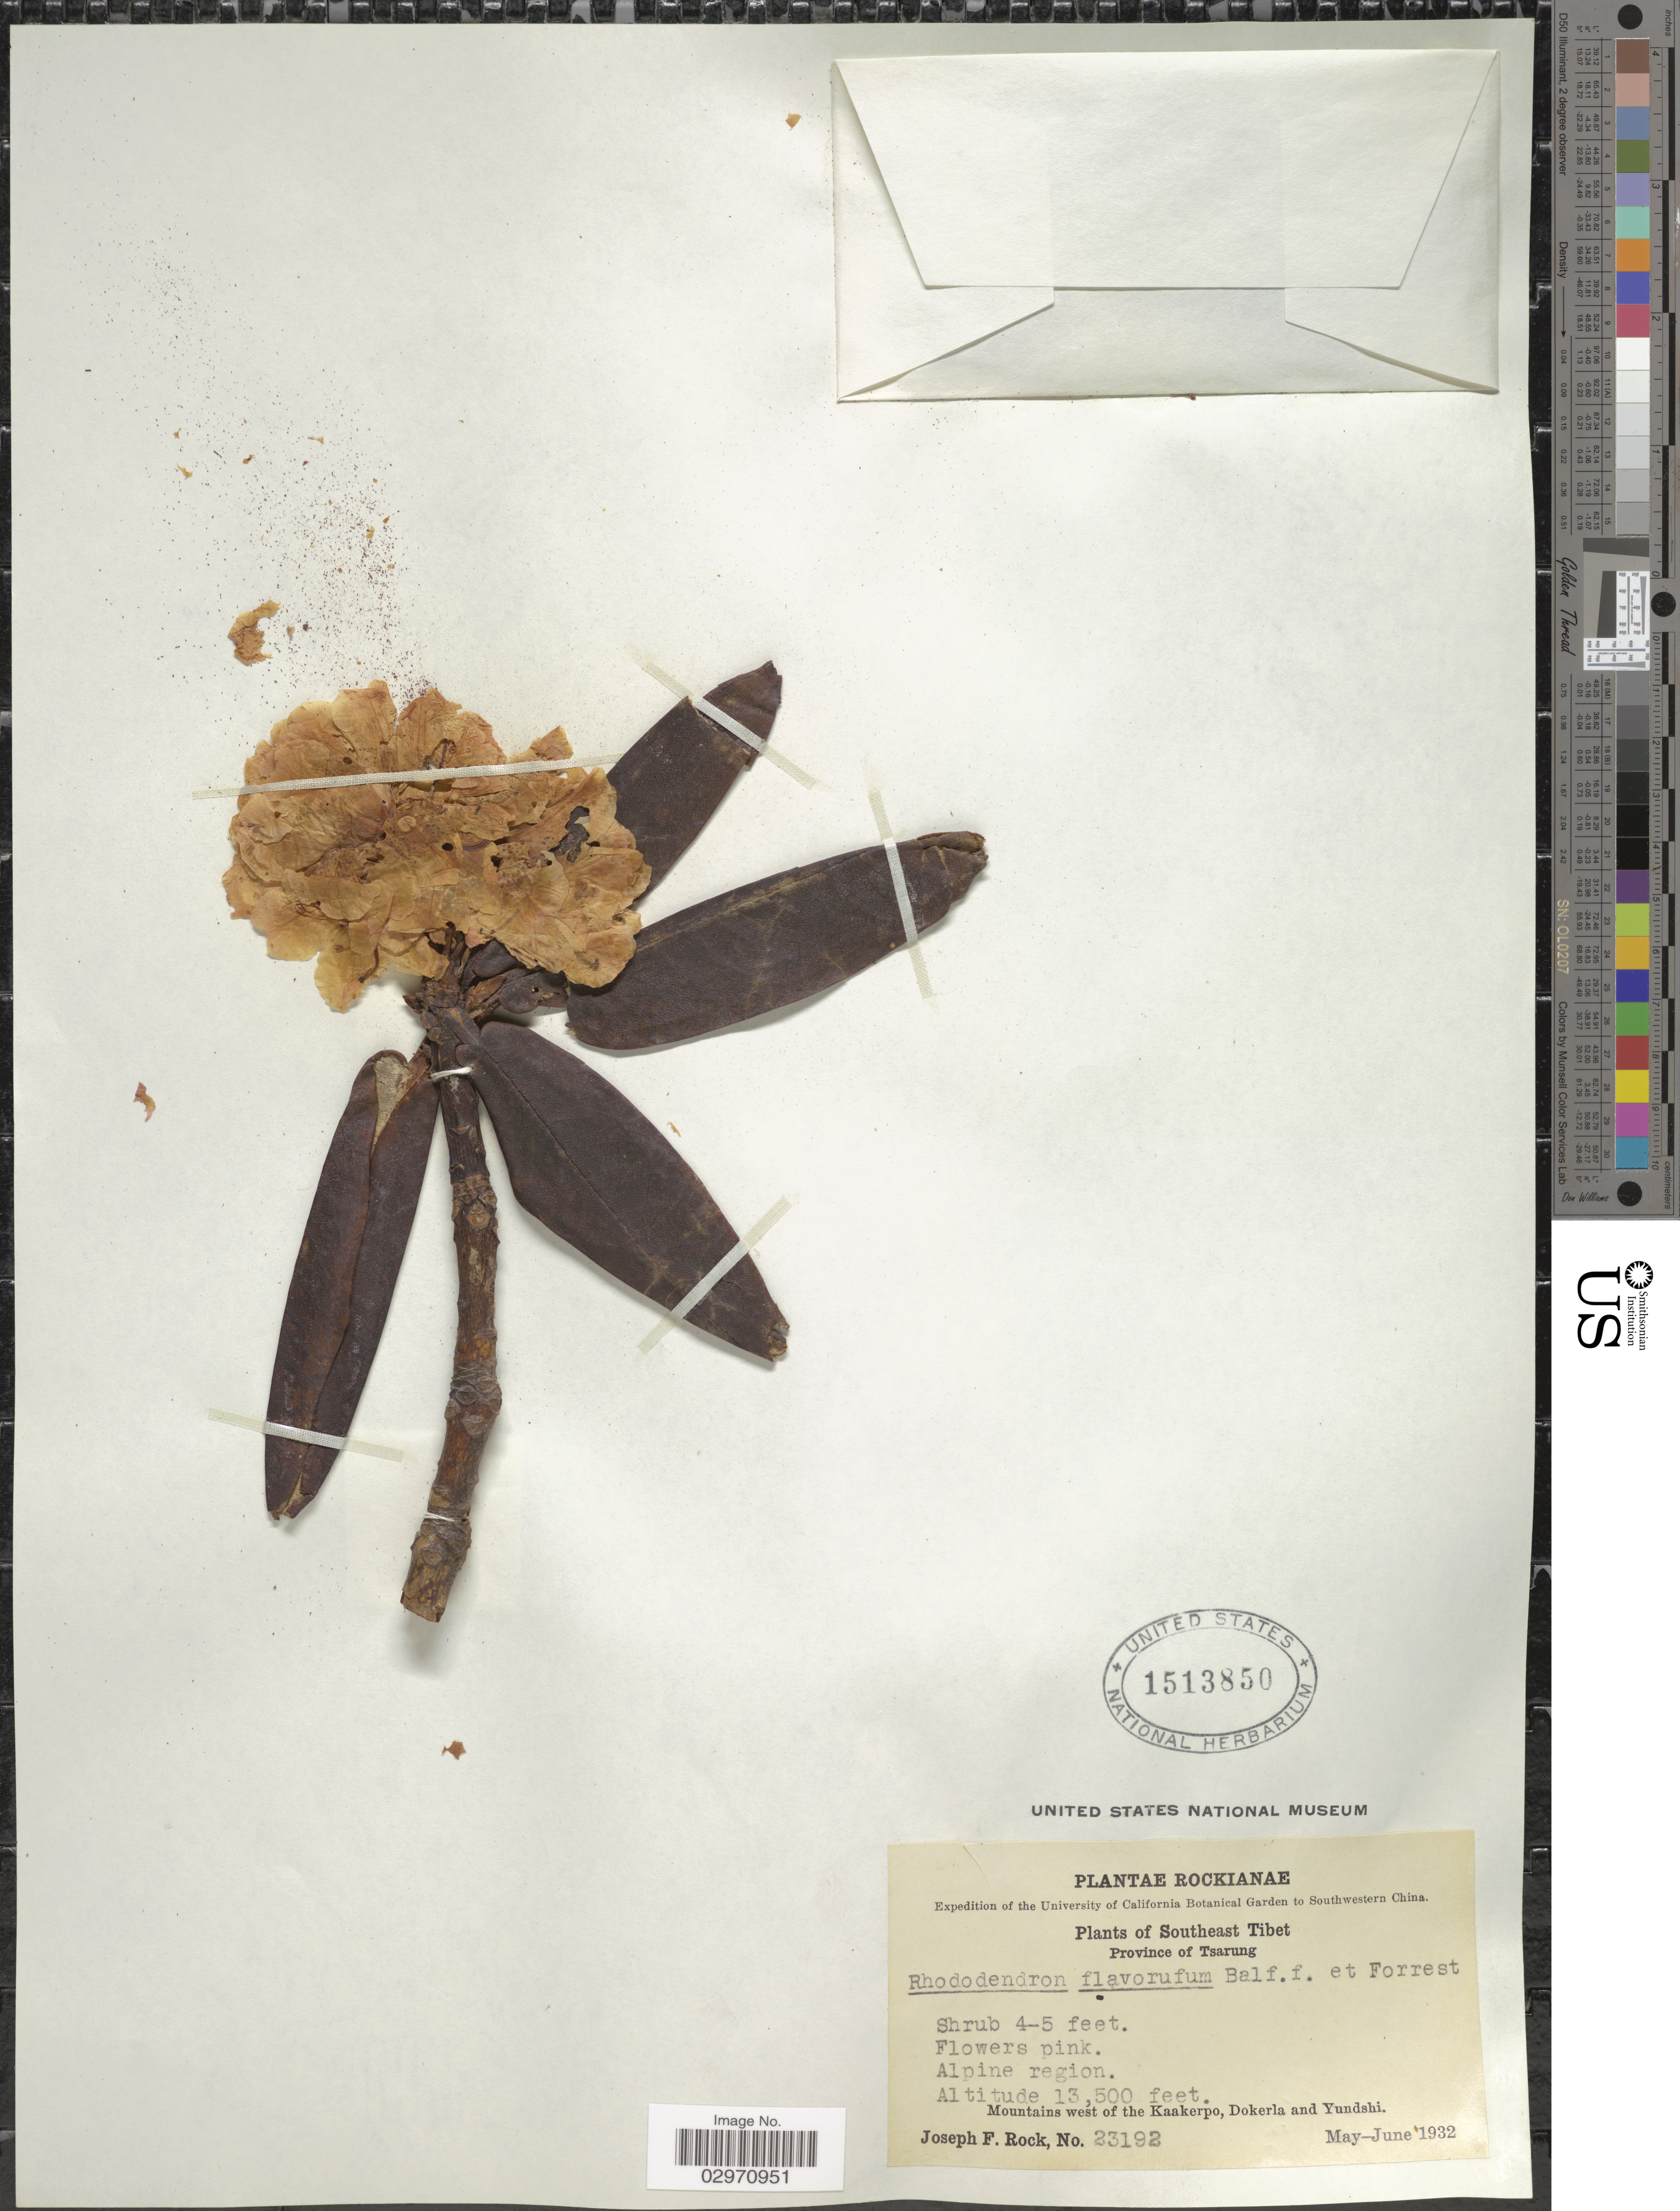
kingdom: Plantae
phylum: Tracheophyta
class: Magnoliopsida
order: Ericales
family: Ericaceae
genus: Rhododendron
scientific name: Rhododendron flavorufum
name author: Balf. f. & Forrest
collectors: J. F. Rock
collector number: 23192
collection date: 1932-05/1932-06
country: China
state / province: Xizang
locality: Southeast Tibet. Province of Tsarung. Mountains west of the Kaakerpo, Dokerla and Yundshi. Southwestern China. Alpine region.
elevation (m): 4115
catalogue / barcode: US 1513850